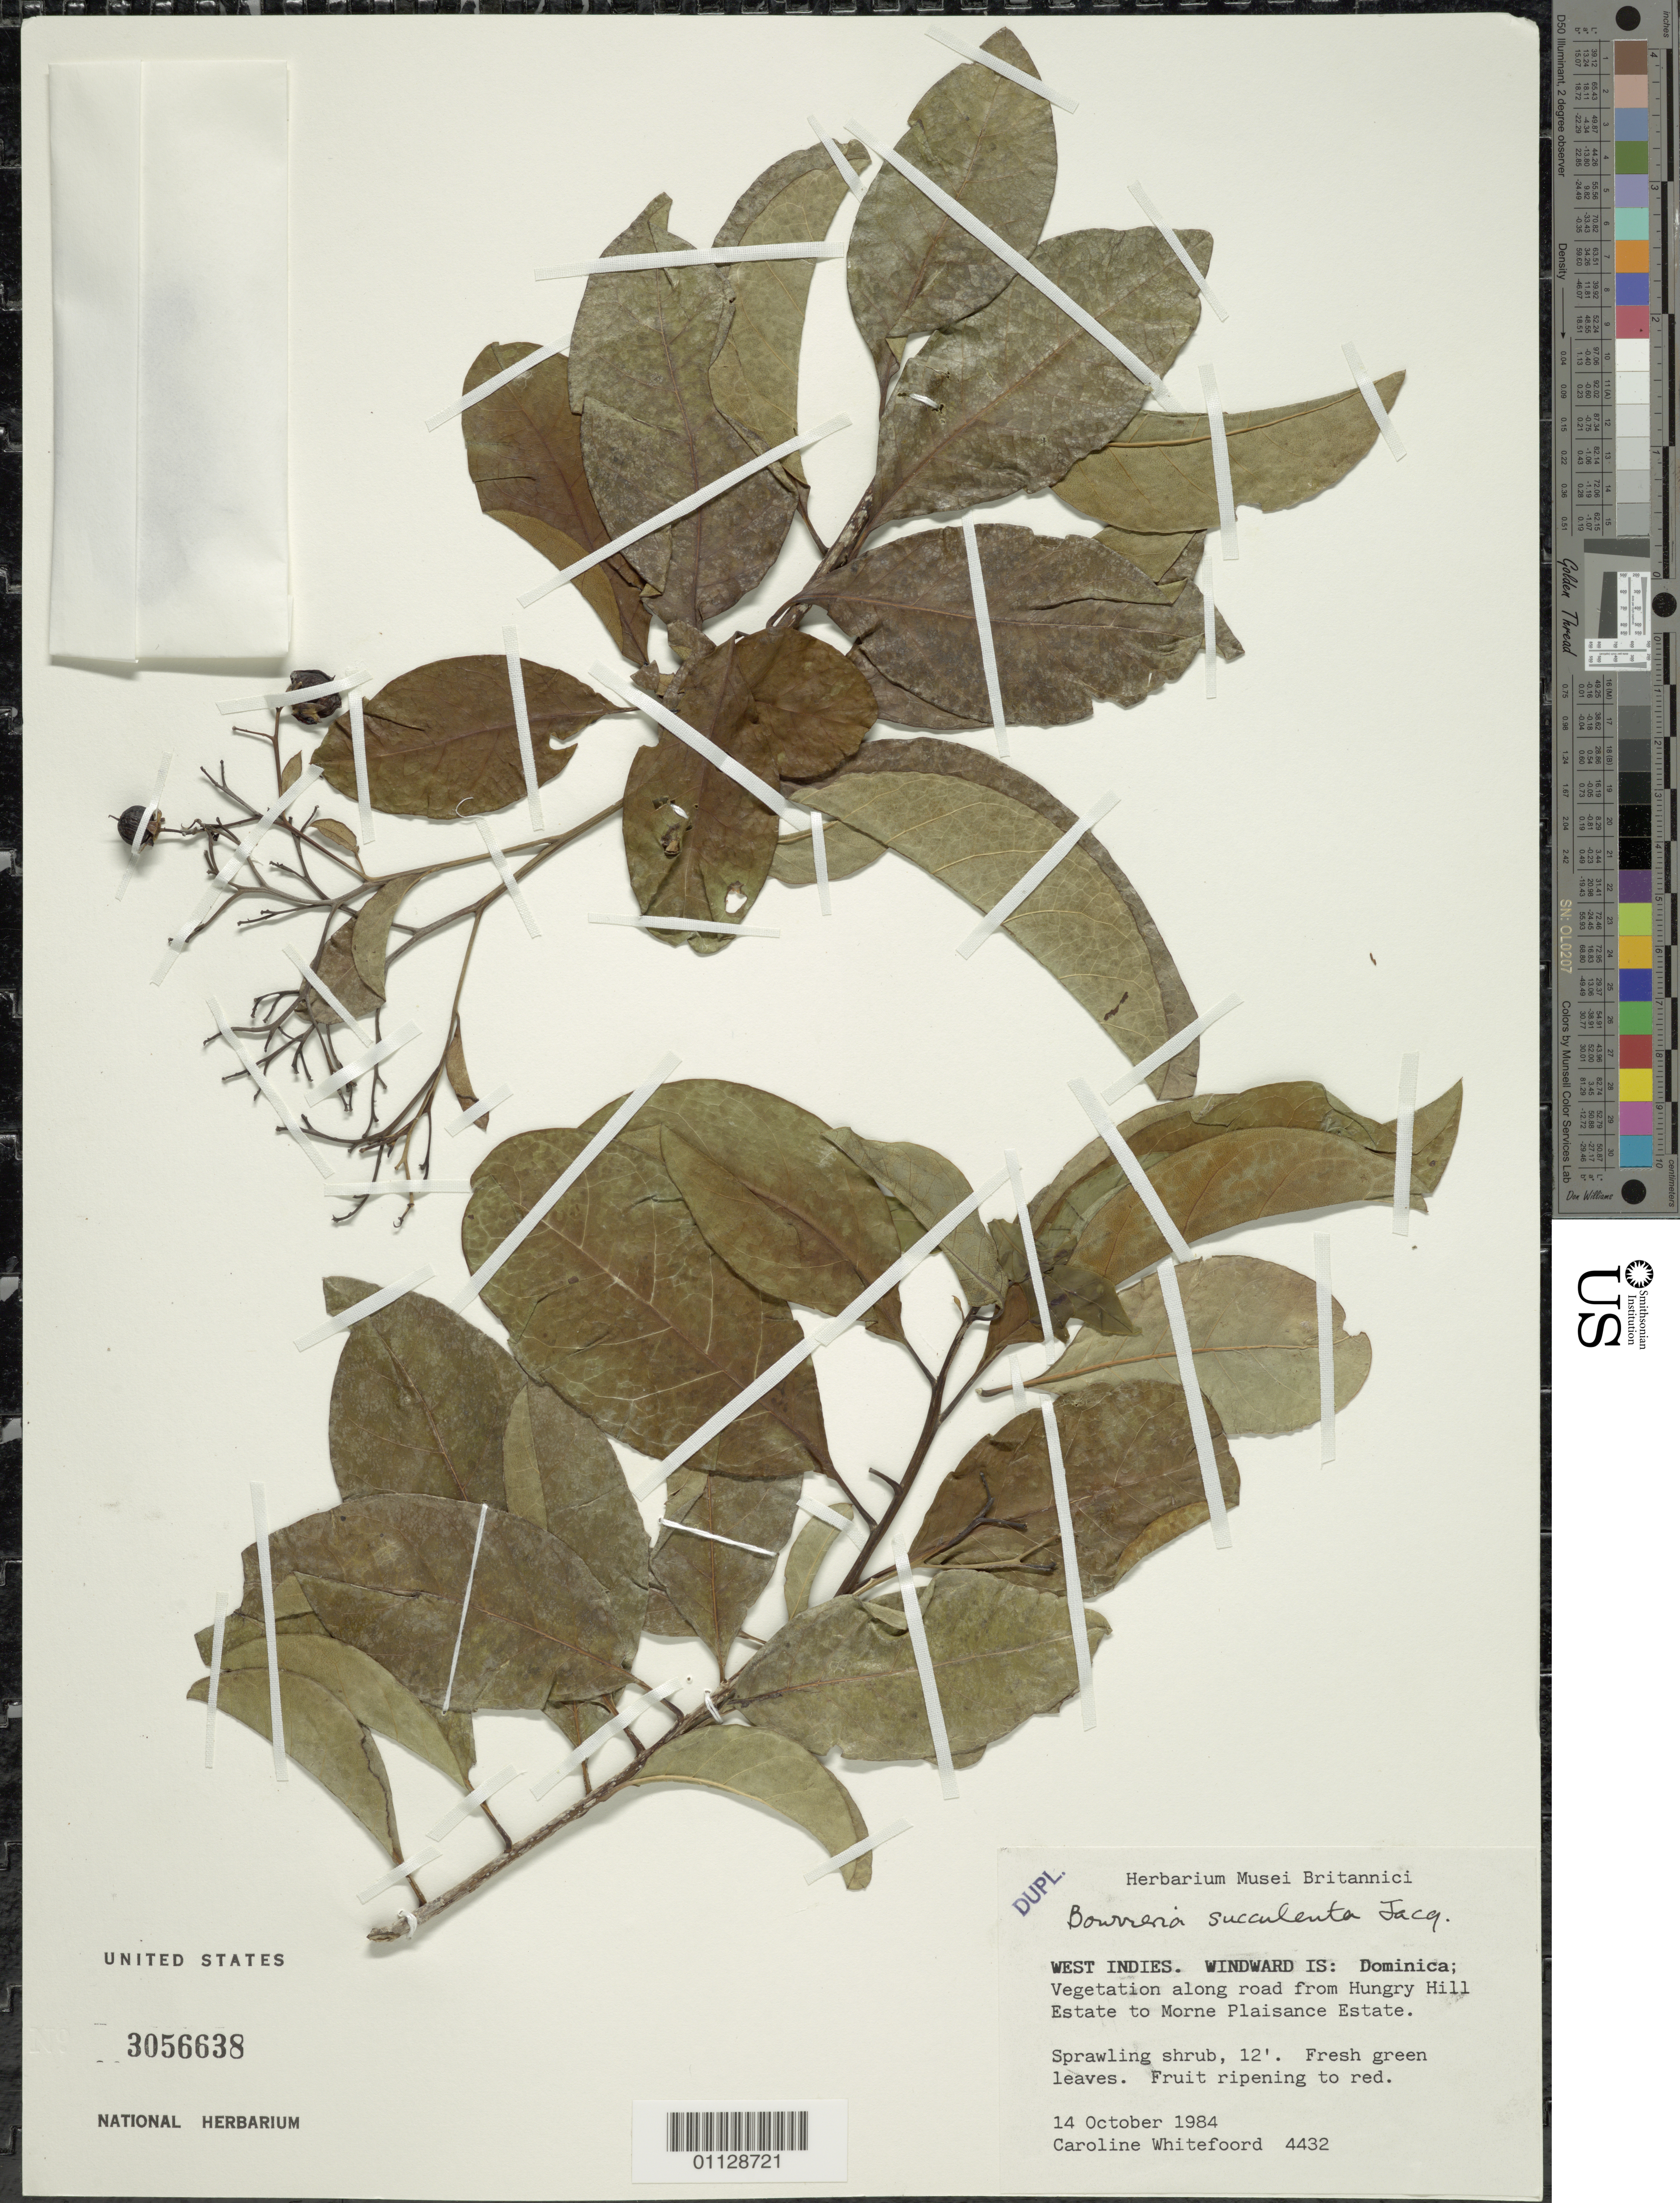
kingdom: Plantae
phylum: Tracheophyta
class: Magnoliopsida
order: Boraginales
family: Ehretiaceae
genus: Bourreria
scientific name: Bourreria succulenta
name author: Jacq.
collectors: C. Whitefoord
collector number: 4432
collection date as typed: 14 Oct 1984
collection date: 1984-10-14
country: Dominica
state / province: St. Patrick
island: Dominica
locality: Vegetation along road from Hungry Hill Estate to Morne Plaisance Estate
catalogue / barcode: US 3056638